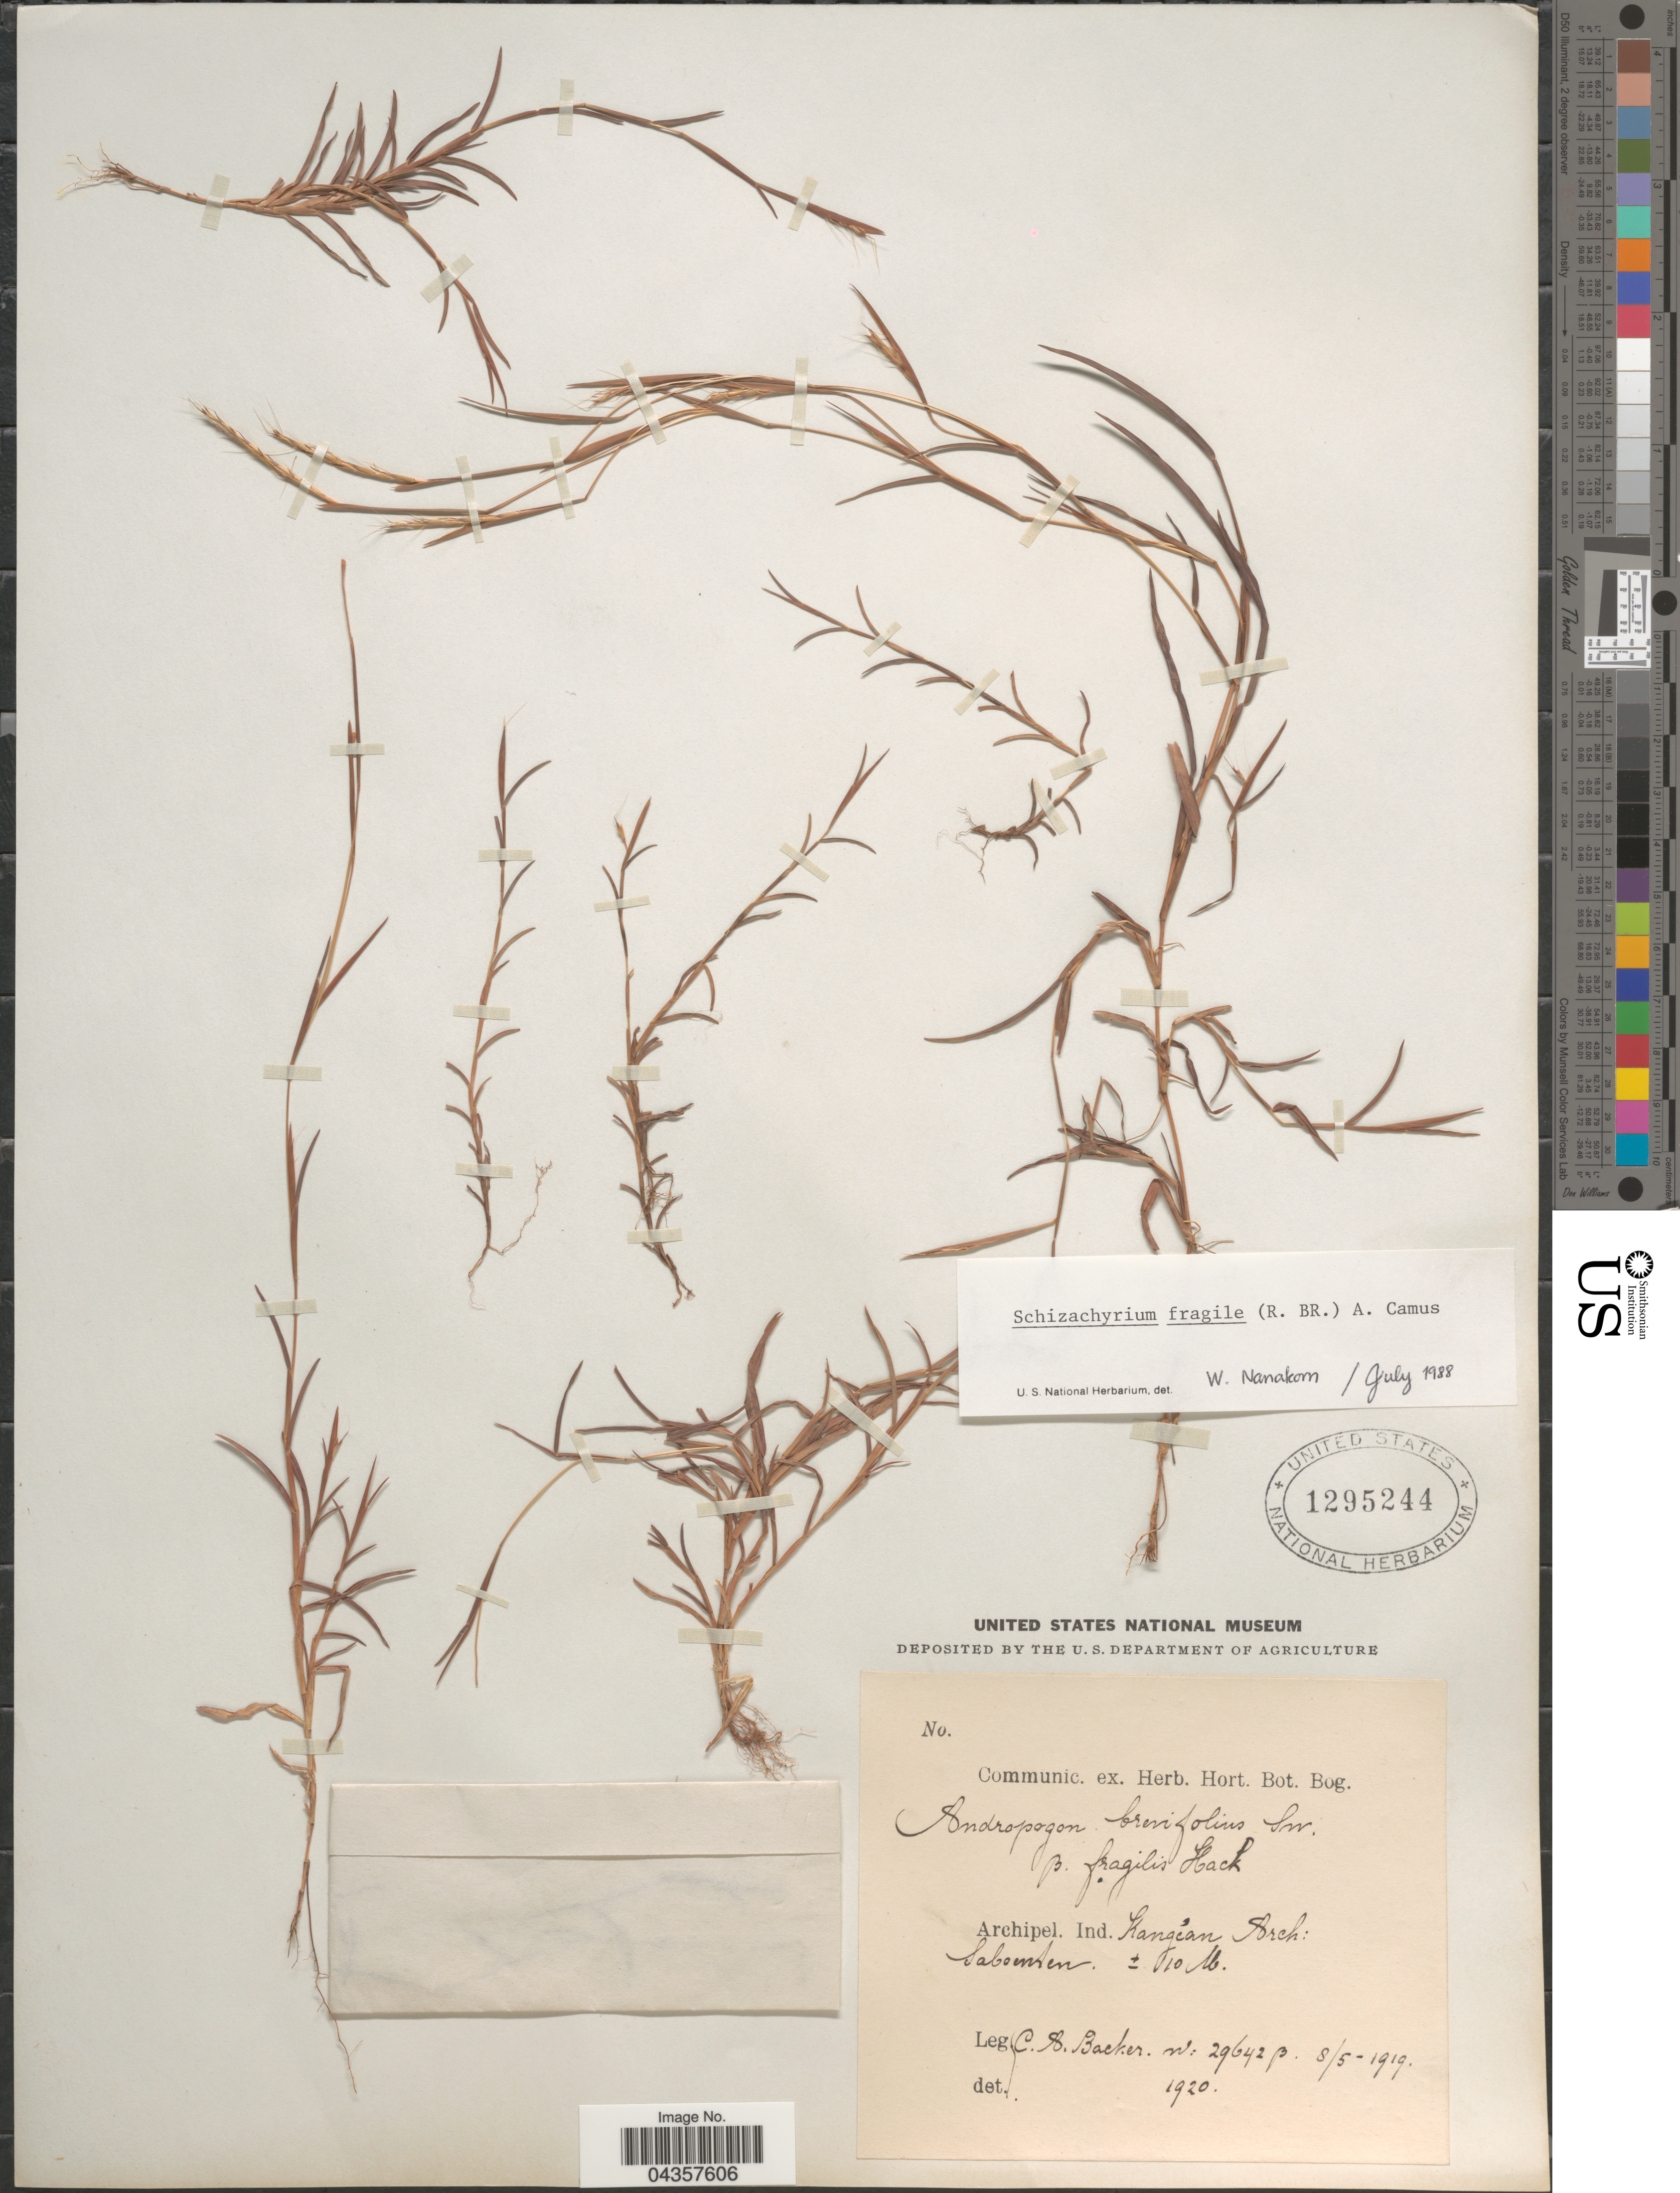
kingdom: Plantae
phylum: Tracheophyta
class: Liliopsida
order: Poales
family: Poaceae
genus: Schizachyrium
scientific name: Schizachyrium fragile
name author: (R. Br.) A. Camus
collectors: C. A. Backer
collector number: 29642B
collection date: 1919-05-08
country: Indonesia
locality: Archipel. Ind. Kangean Arch: Sabomen.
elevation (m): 10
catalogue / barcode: US 1295244